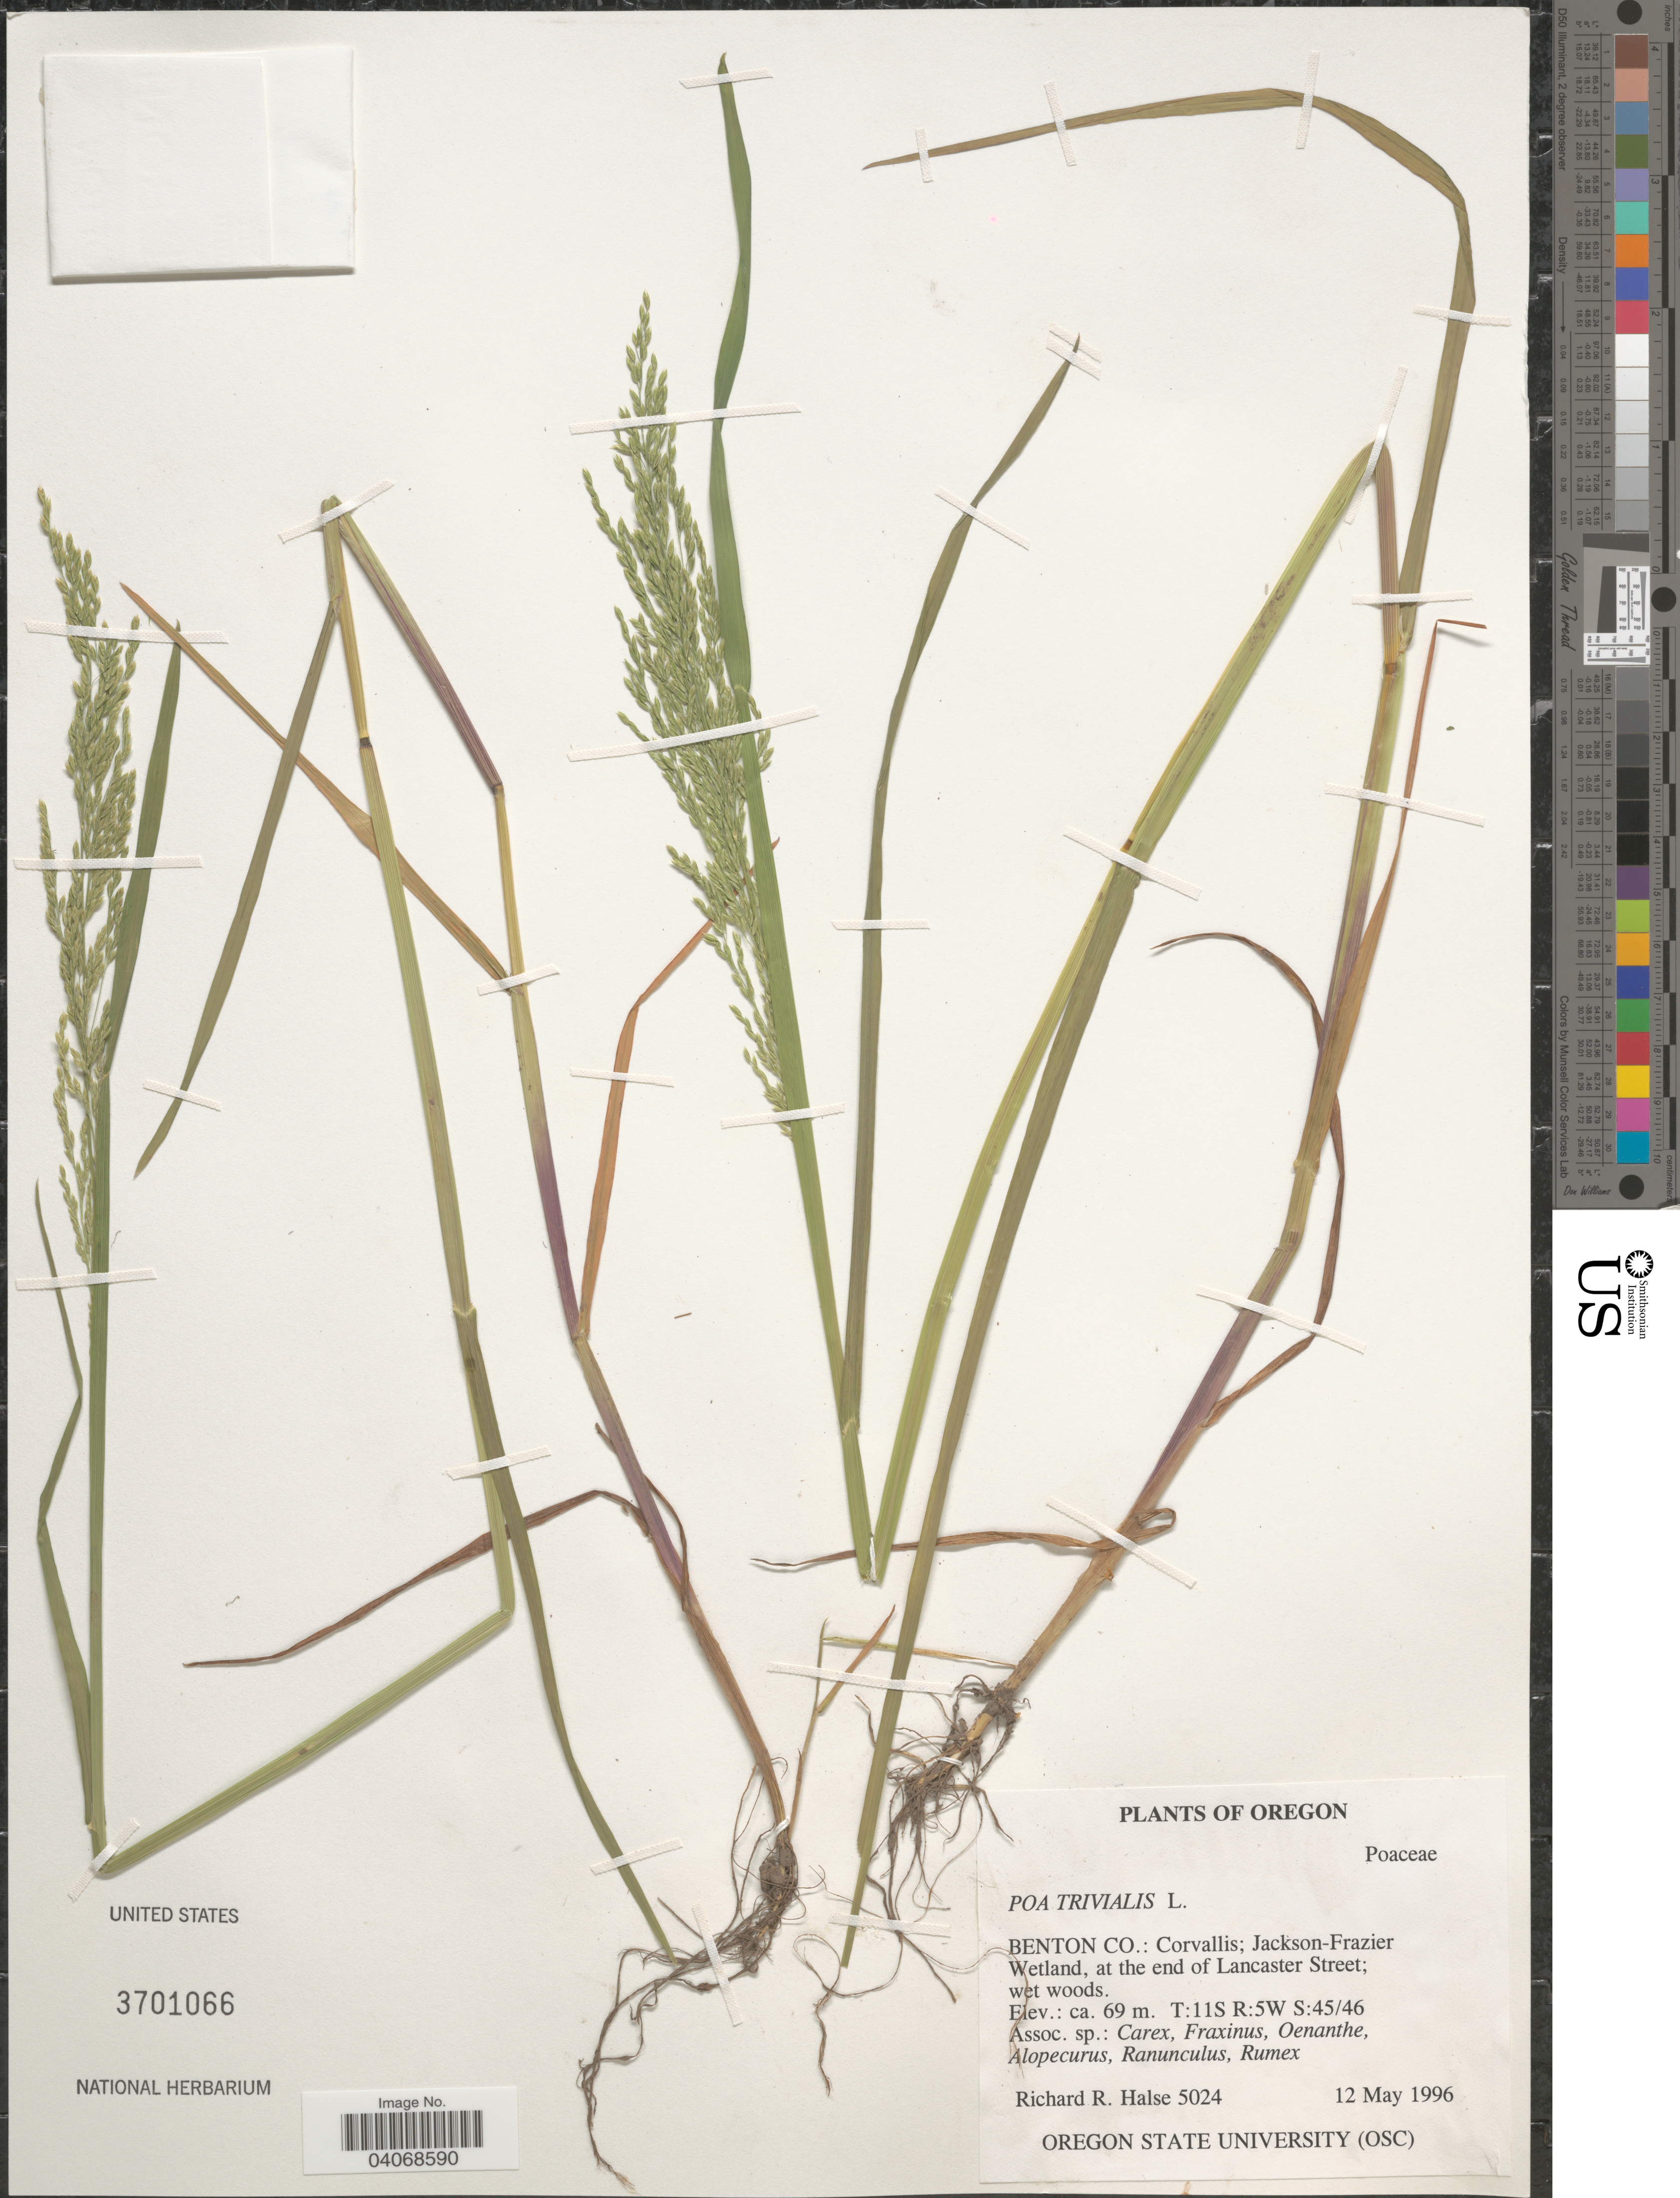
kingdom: Plantae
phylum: Tracheophyta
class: Liliopsida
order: Poales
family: Poaceae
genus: Poa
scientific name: Poa trivialis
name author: L.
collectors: R. Halse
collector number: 5024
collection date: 1996-05-12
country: United States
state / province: Oregon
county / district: Benton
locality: Benton Co.: Corvallis; Jackson-Frazier Wetland, at the end of Lancaster Street; wet woods. T:11S R:5W S:45/46.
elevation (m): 69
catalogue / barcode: US 3701066